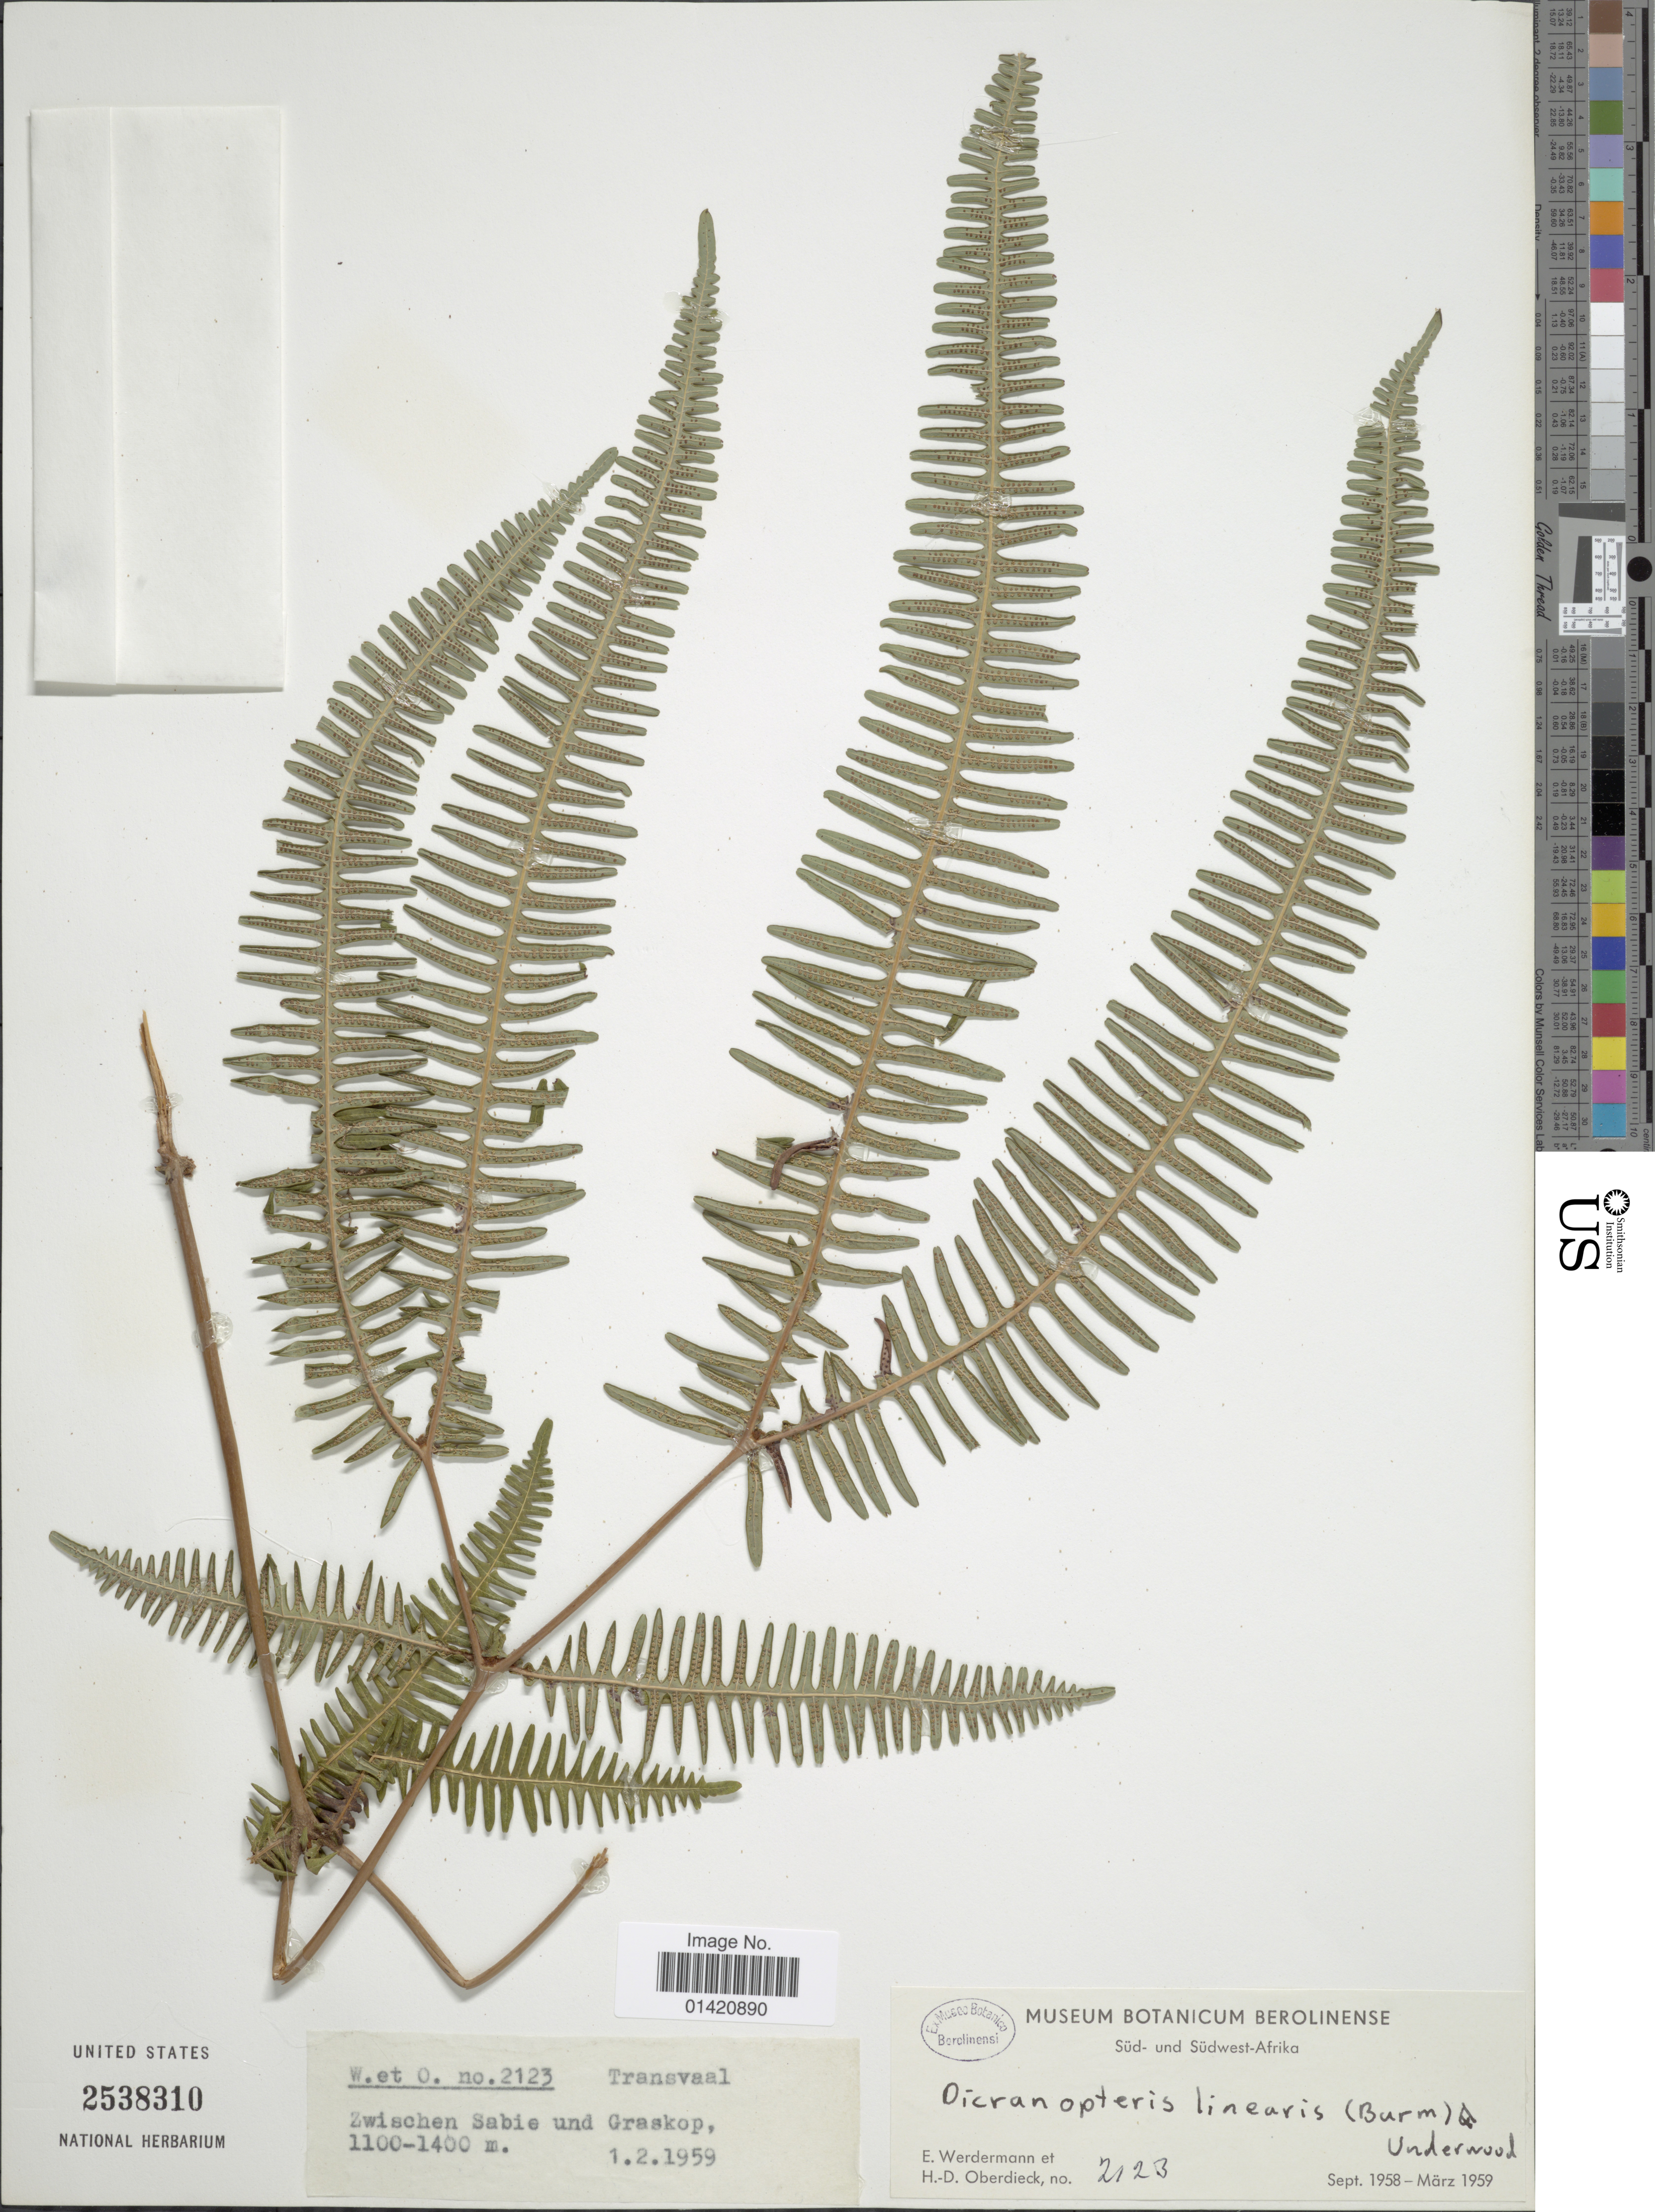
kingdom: Plantae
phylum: Tracheophyta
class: Polypodiopsida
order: Gleicheniales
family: Gleicheniaceae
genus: Dicranopteris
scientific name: Dicranopteris linearis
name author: (Burm. f.) Underw.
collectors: E. Werdermann & H. Oberdieck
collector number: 2123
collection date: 1959-02-01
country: South Africa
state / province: Mpumalanga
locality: Transvaal, Zwischen Sabie und Graskop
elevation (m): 1100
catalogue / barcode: US 2538310